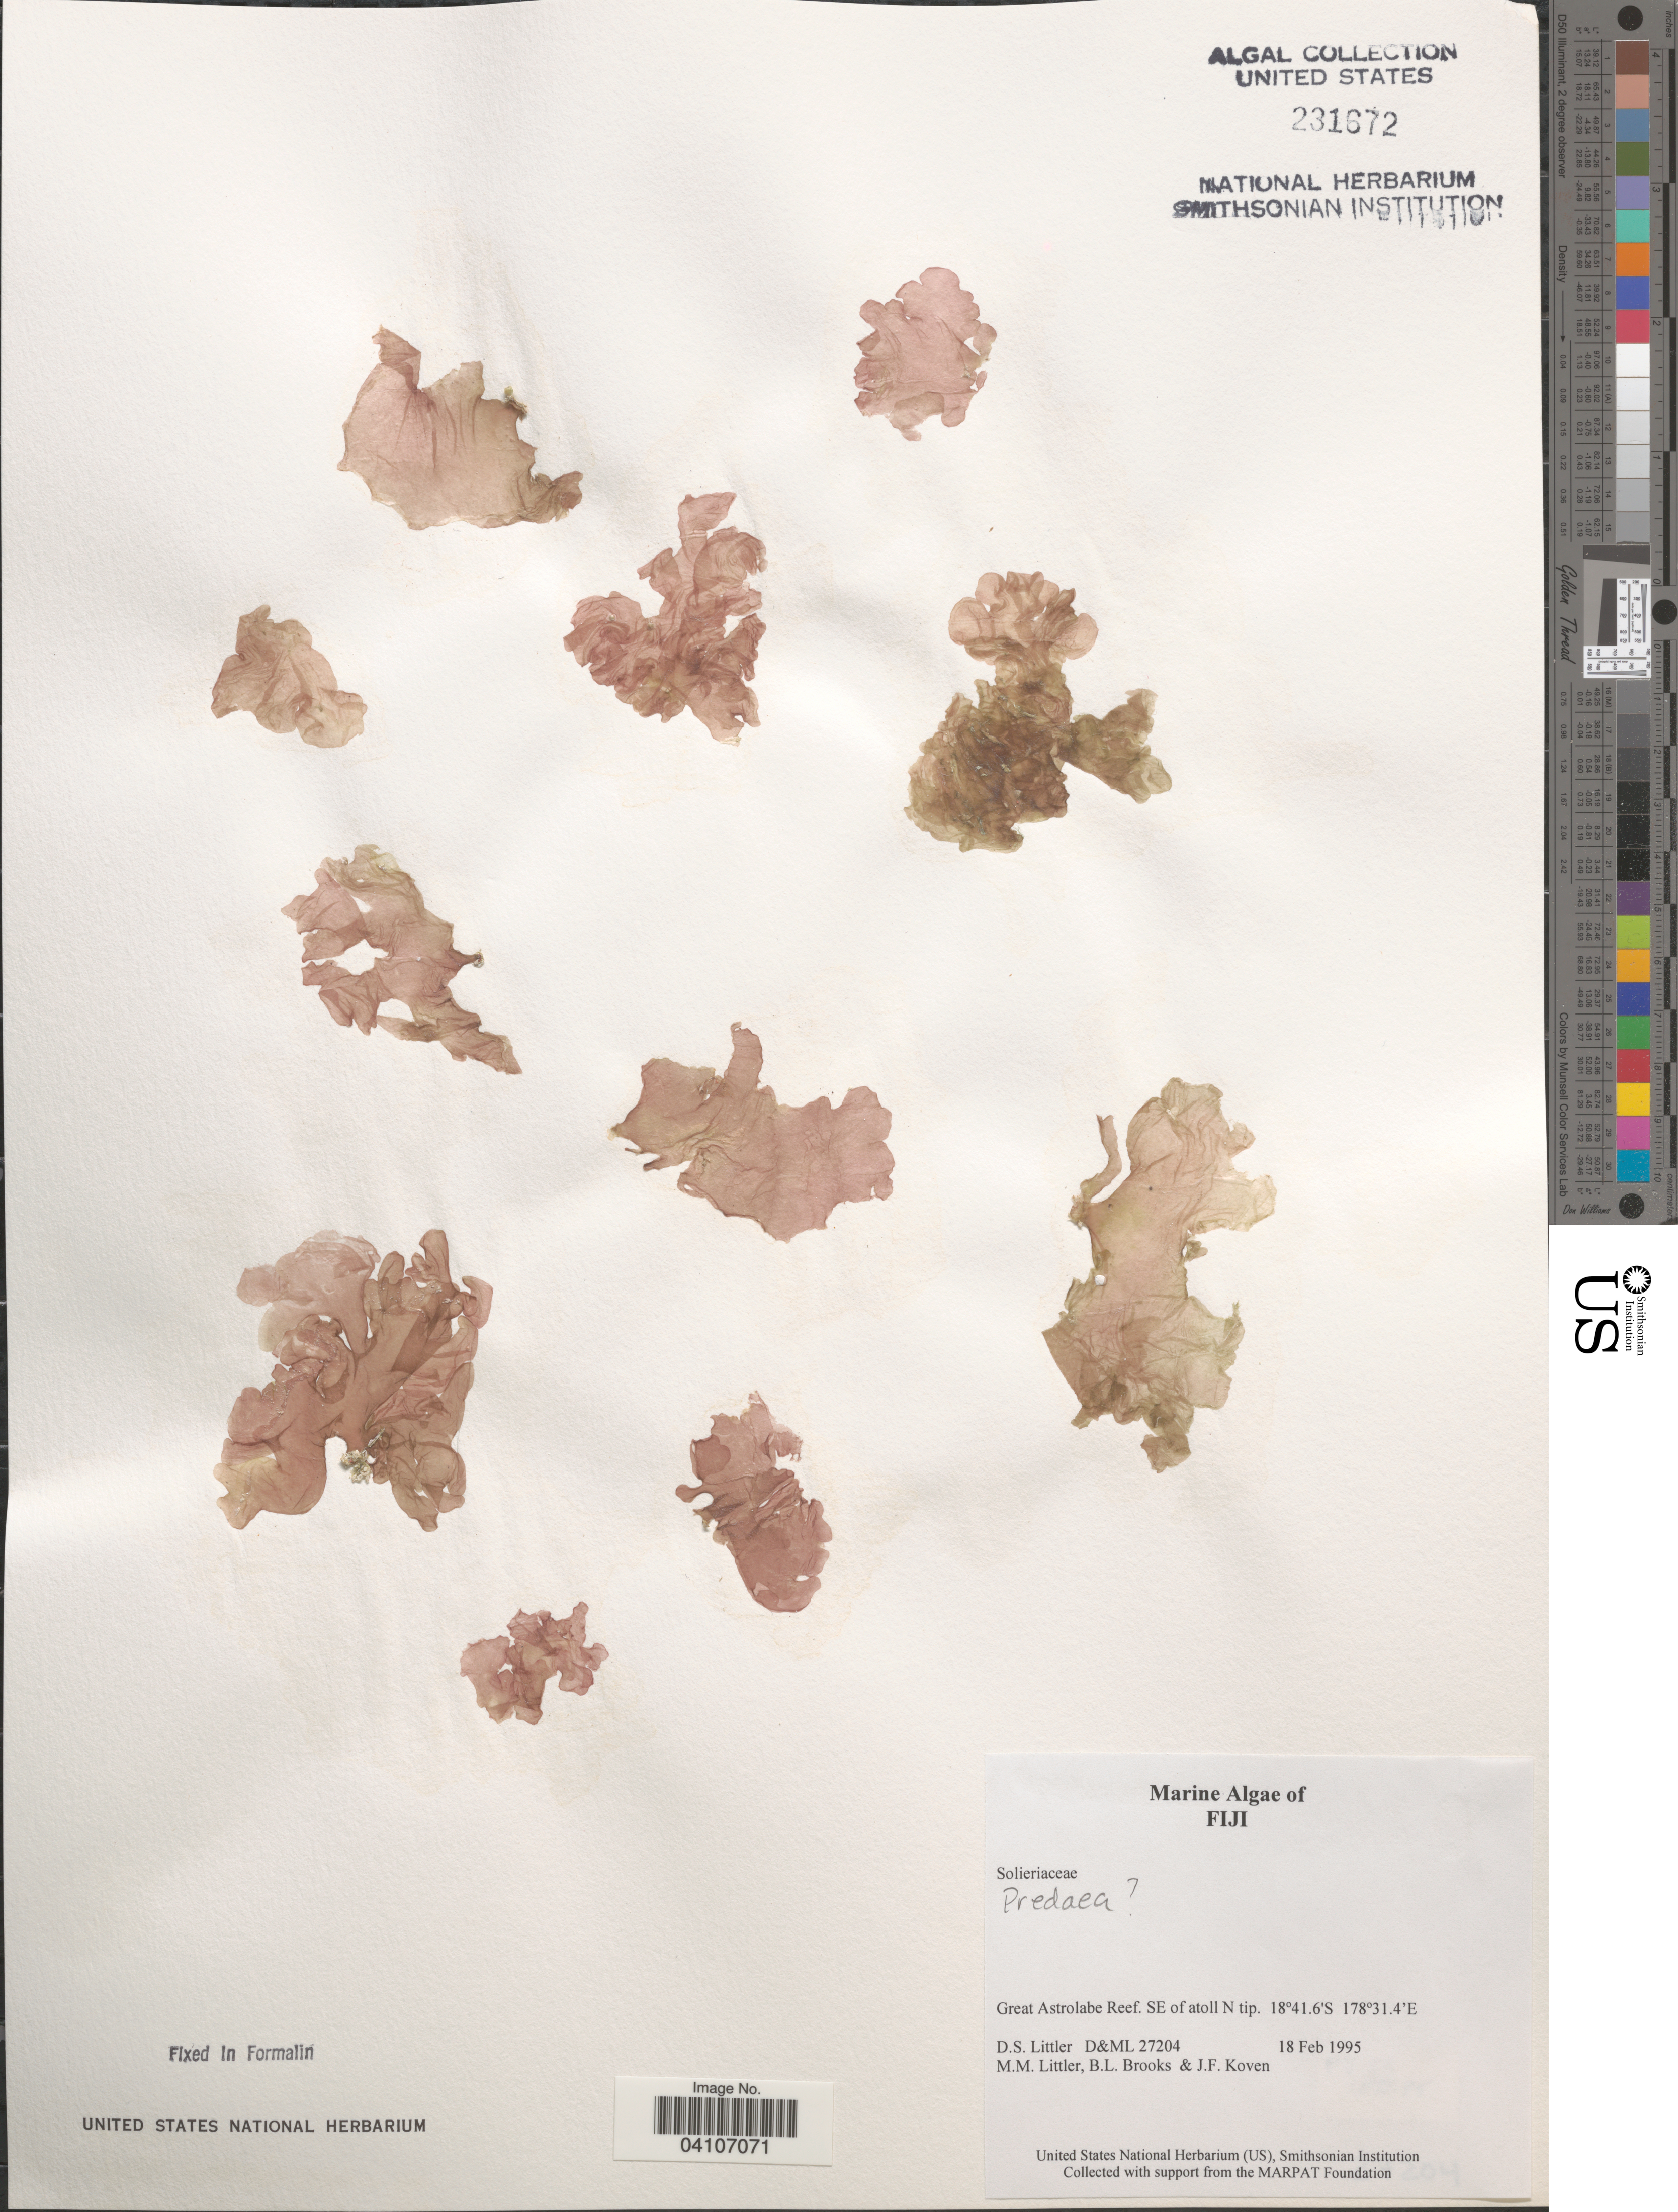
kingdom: Plantae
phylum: Rhodophyta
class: Florideophyceae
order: Nemastomatales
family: Nemastomataceae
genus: Predaea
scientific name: Predaea sp.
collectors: D. S. Littler, B. Brooks & J. Koven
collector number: D&ML27204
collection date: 1995-02-18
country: Fiji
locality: Great Astrolabe Reef. SE of atoll N tip.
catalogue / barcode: US 231672